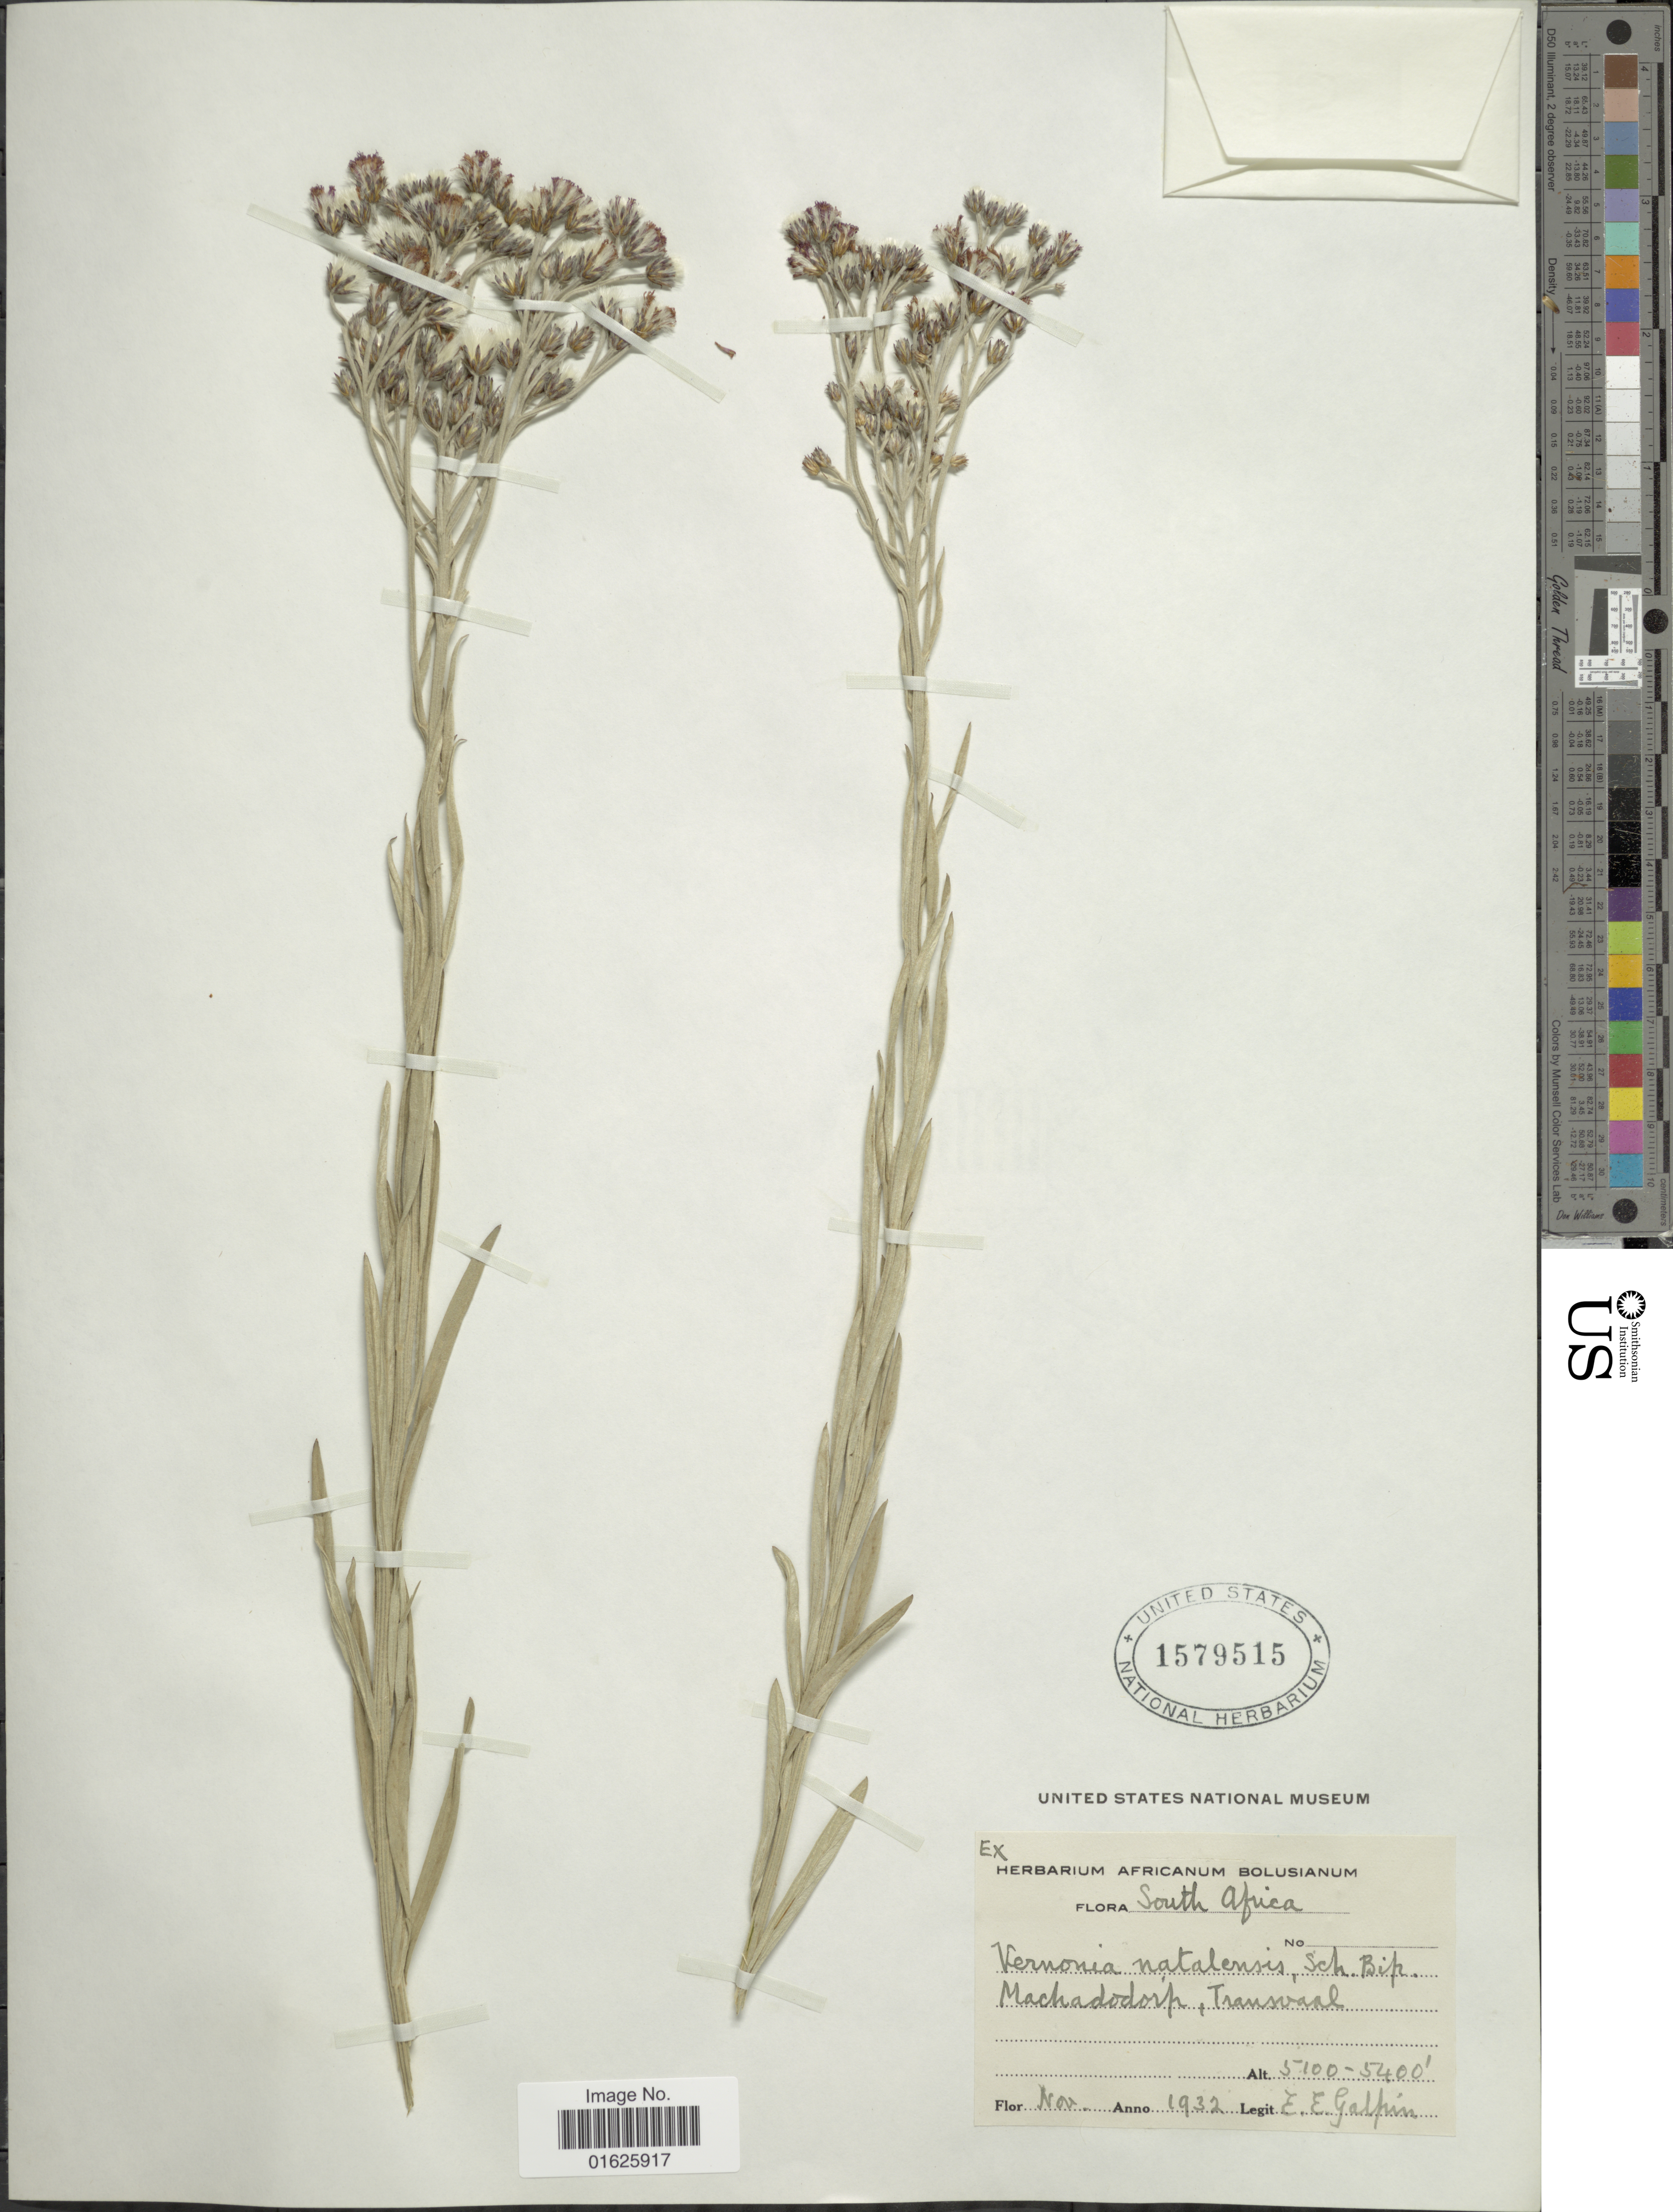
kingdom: Plantae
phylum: Tracheophyta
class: Magnoliopsida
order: Asterales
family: Asteraceae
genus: Hilliardiella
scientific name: Hilliardiella aristata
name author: (DC.) H. Rob.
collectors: E. Galpin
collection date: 1932-11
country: South Africa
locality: Machadodorp, Transvaal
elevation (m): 1554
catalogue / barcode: US 1579515